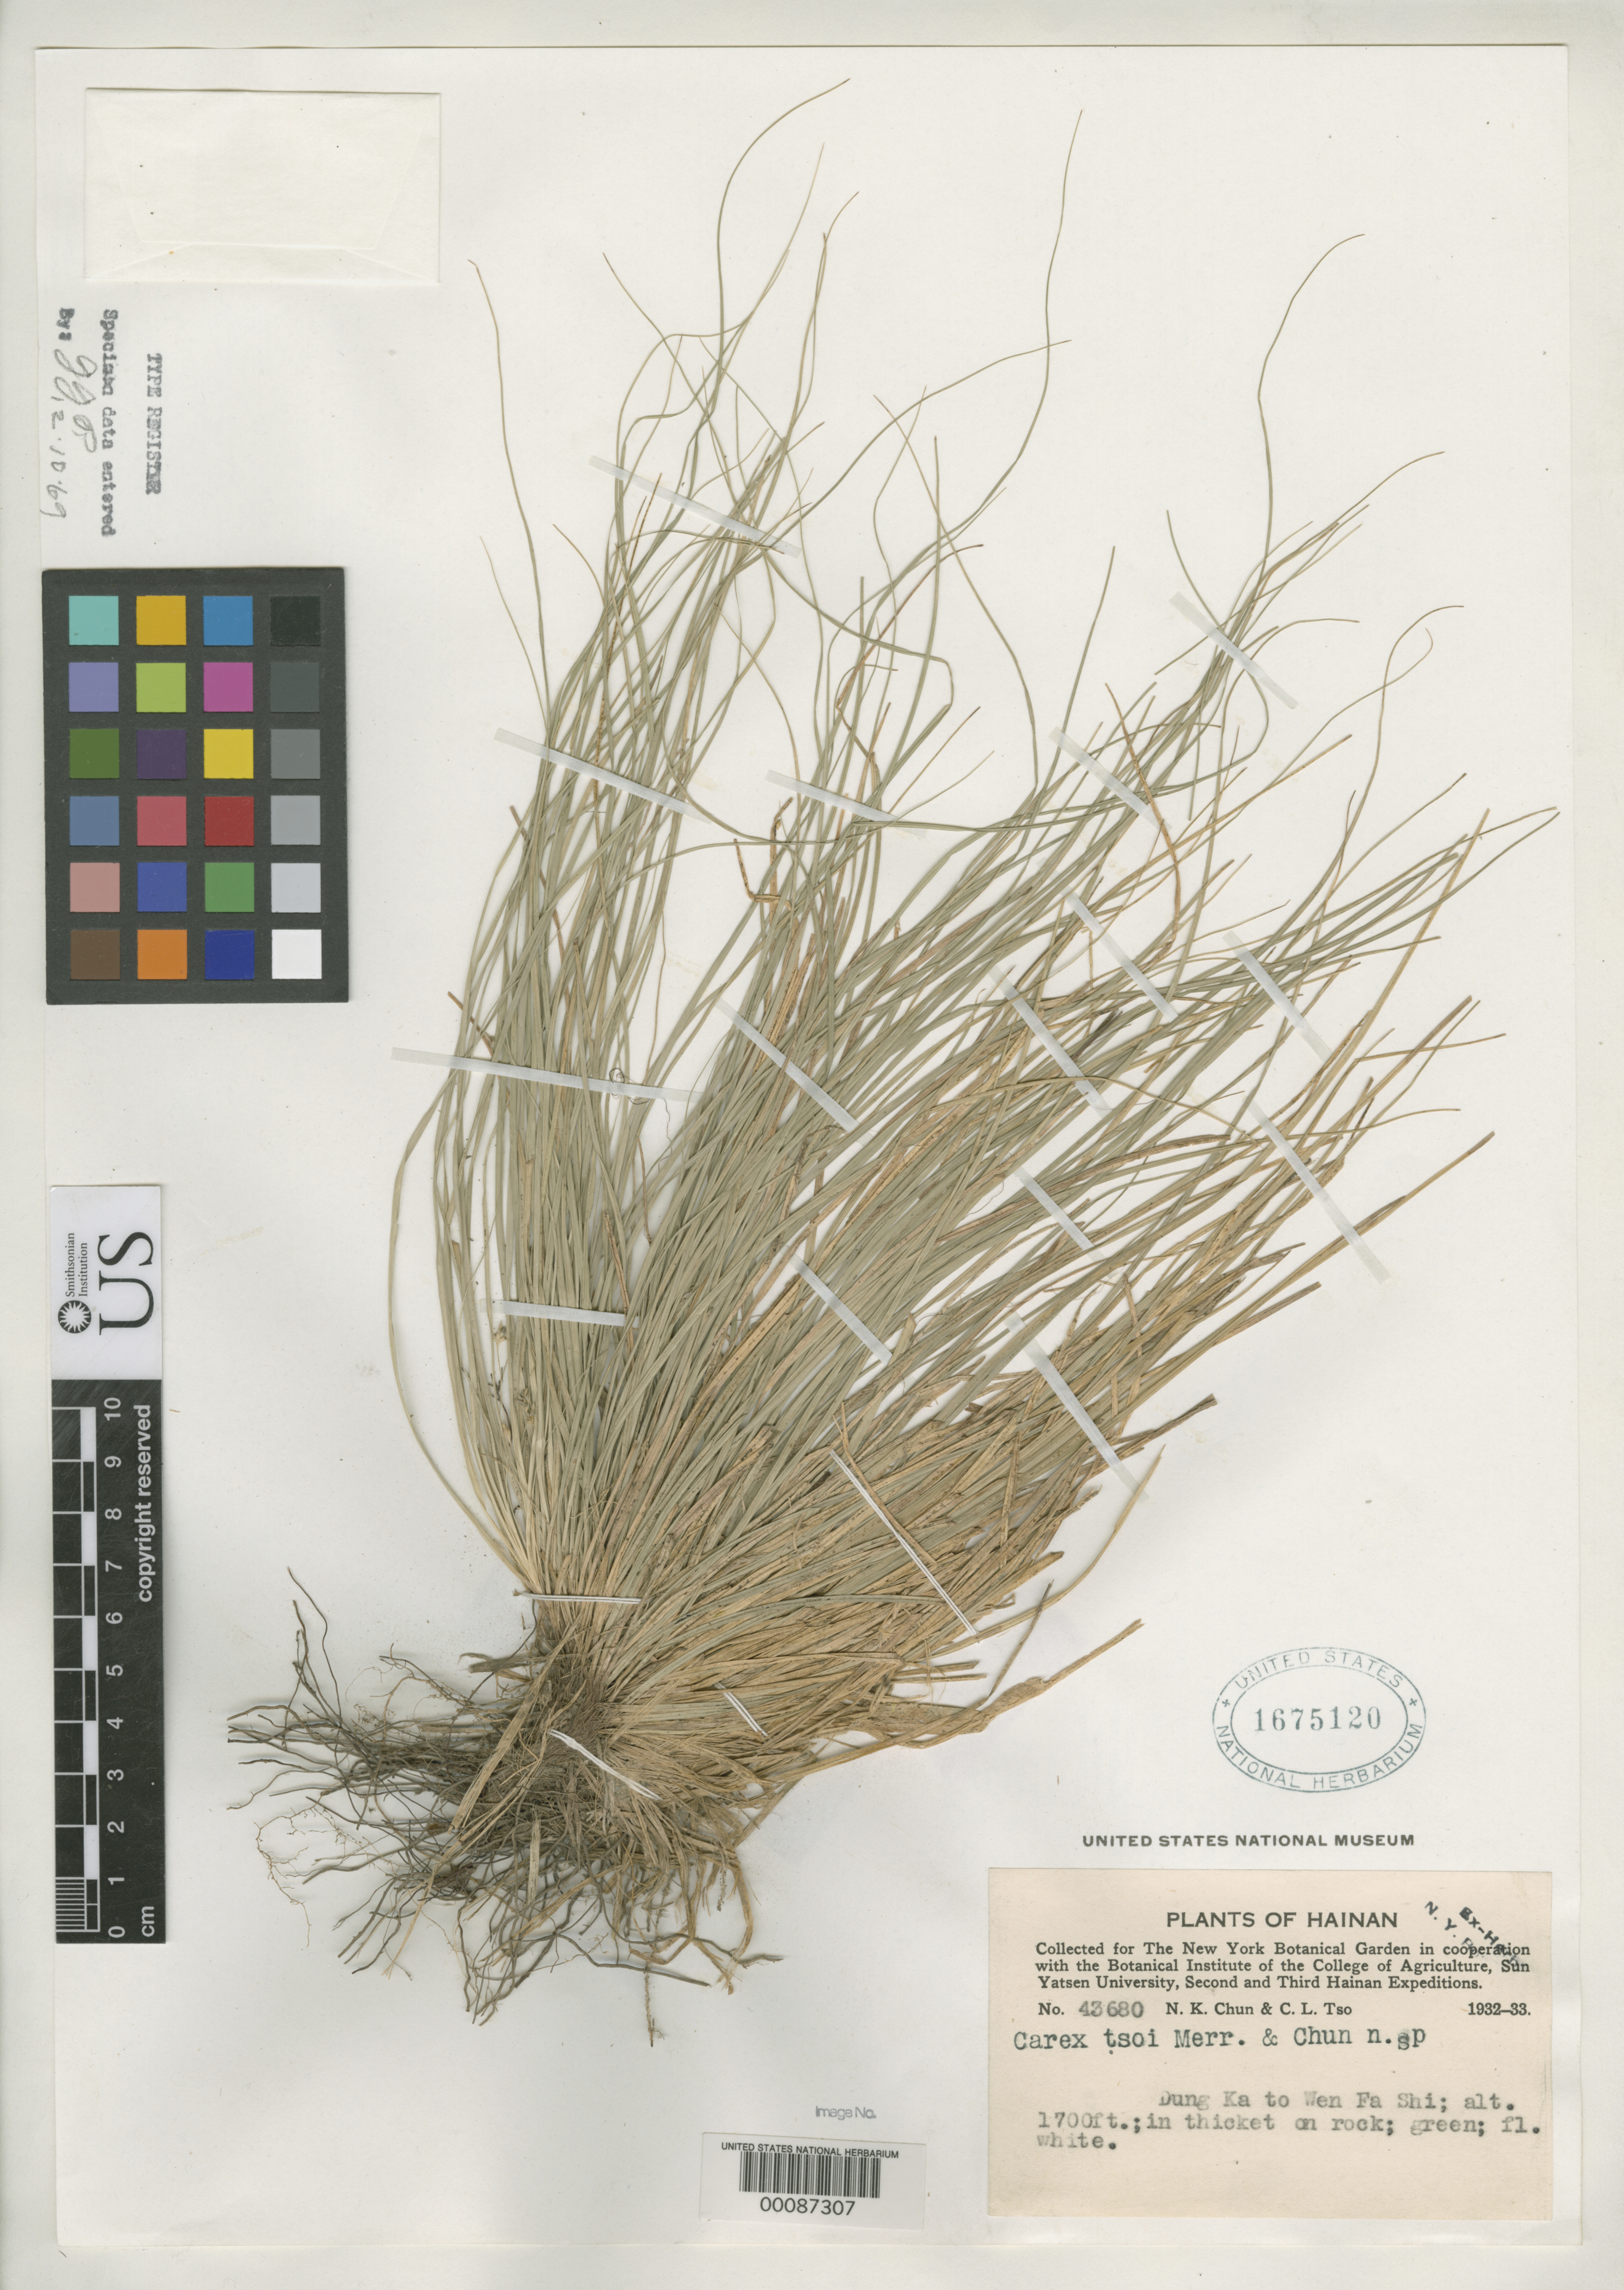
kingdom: Plantae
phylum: Tracheophyta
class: Liliopsida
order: Poales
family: Cyperaceae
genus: Carex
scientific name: Carex tsoi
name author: Merr. & Chun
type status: Isotype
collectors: N. K. Chun & C. Tso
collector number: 43680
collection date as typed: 1932 to -- --- 1933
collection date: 1932/1933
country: China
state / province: Hainan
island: Hainan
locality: Dung Ka to Wen Fashi.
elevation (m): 518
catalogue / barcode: US 1675120